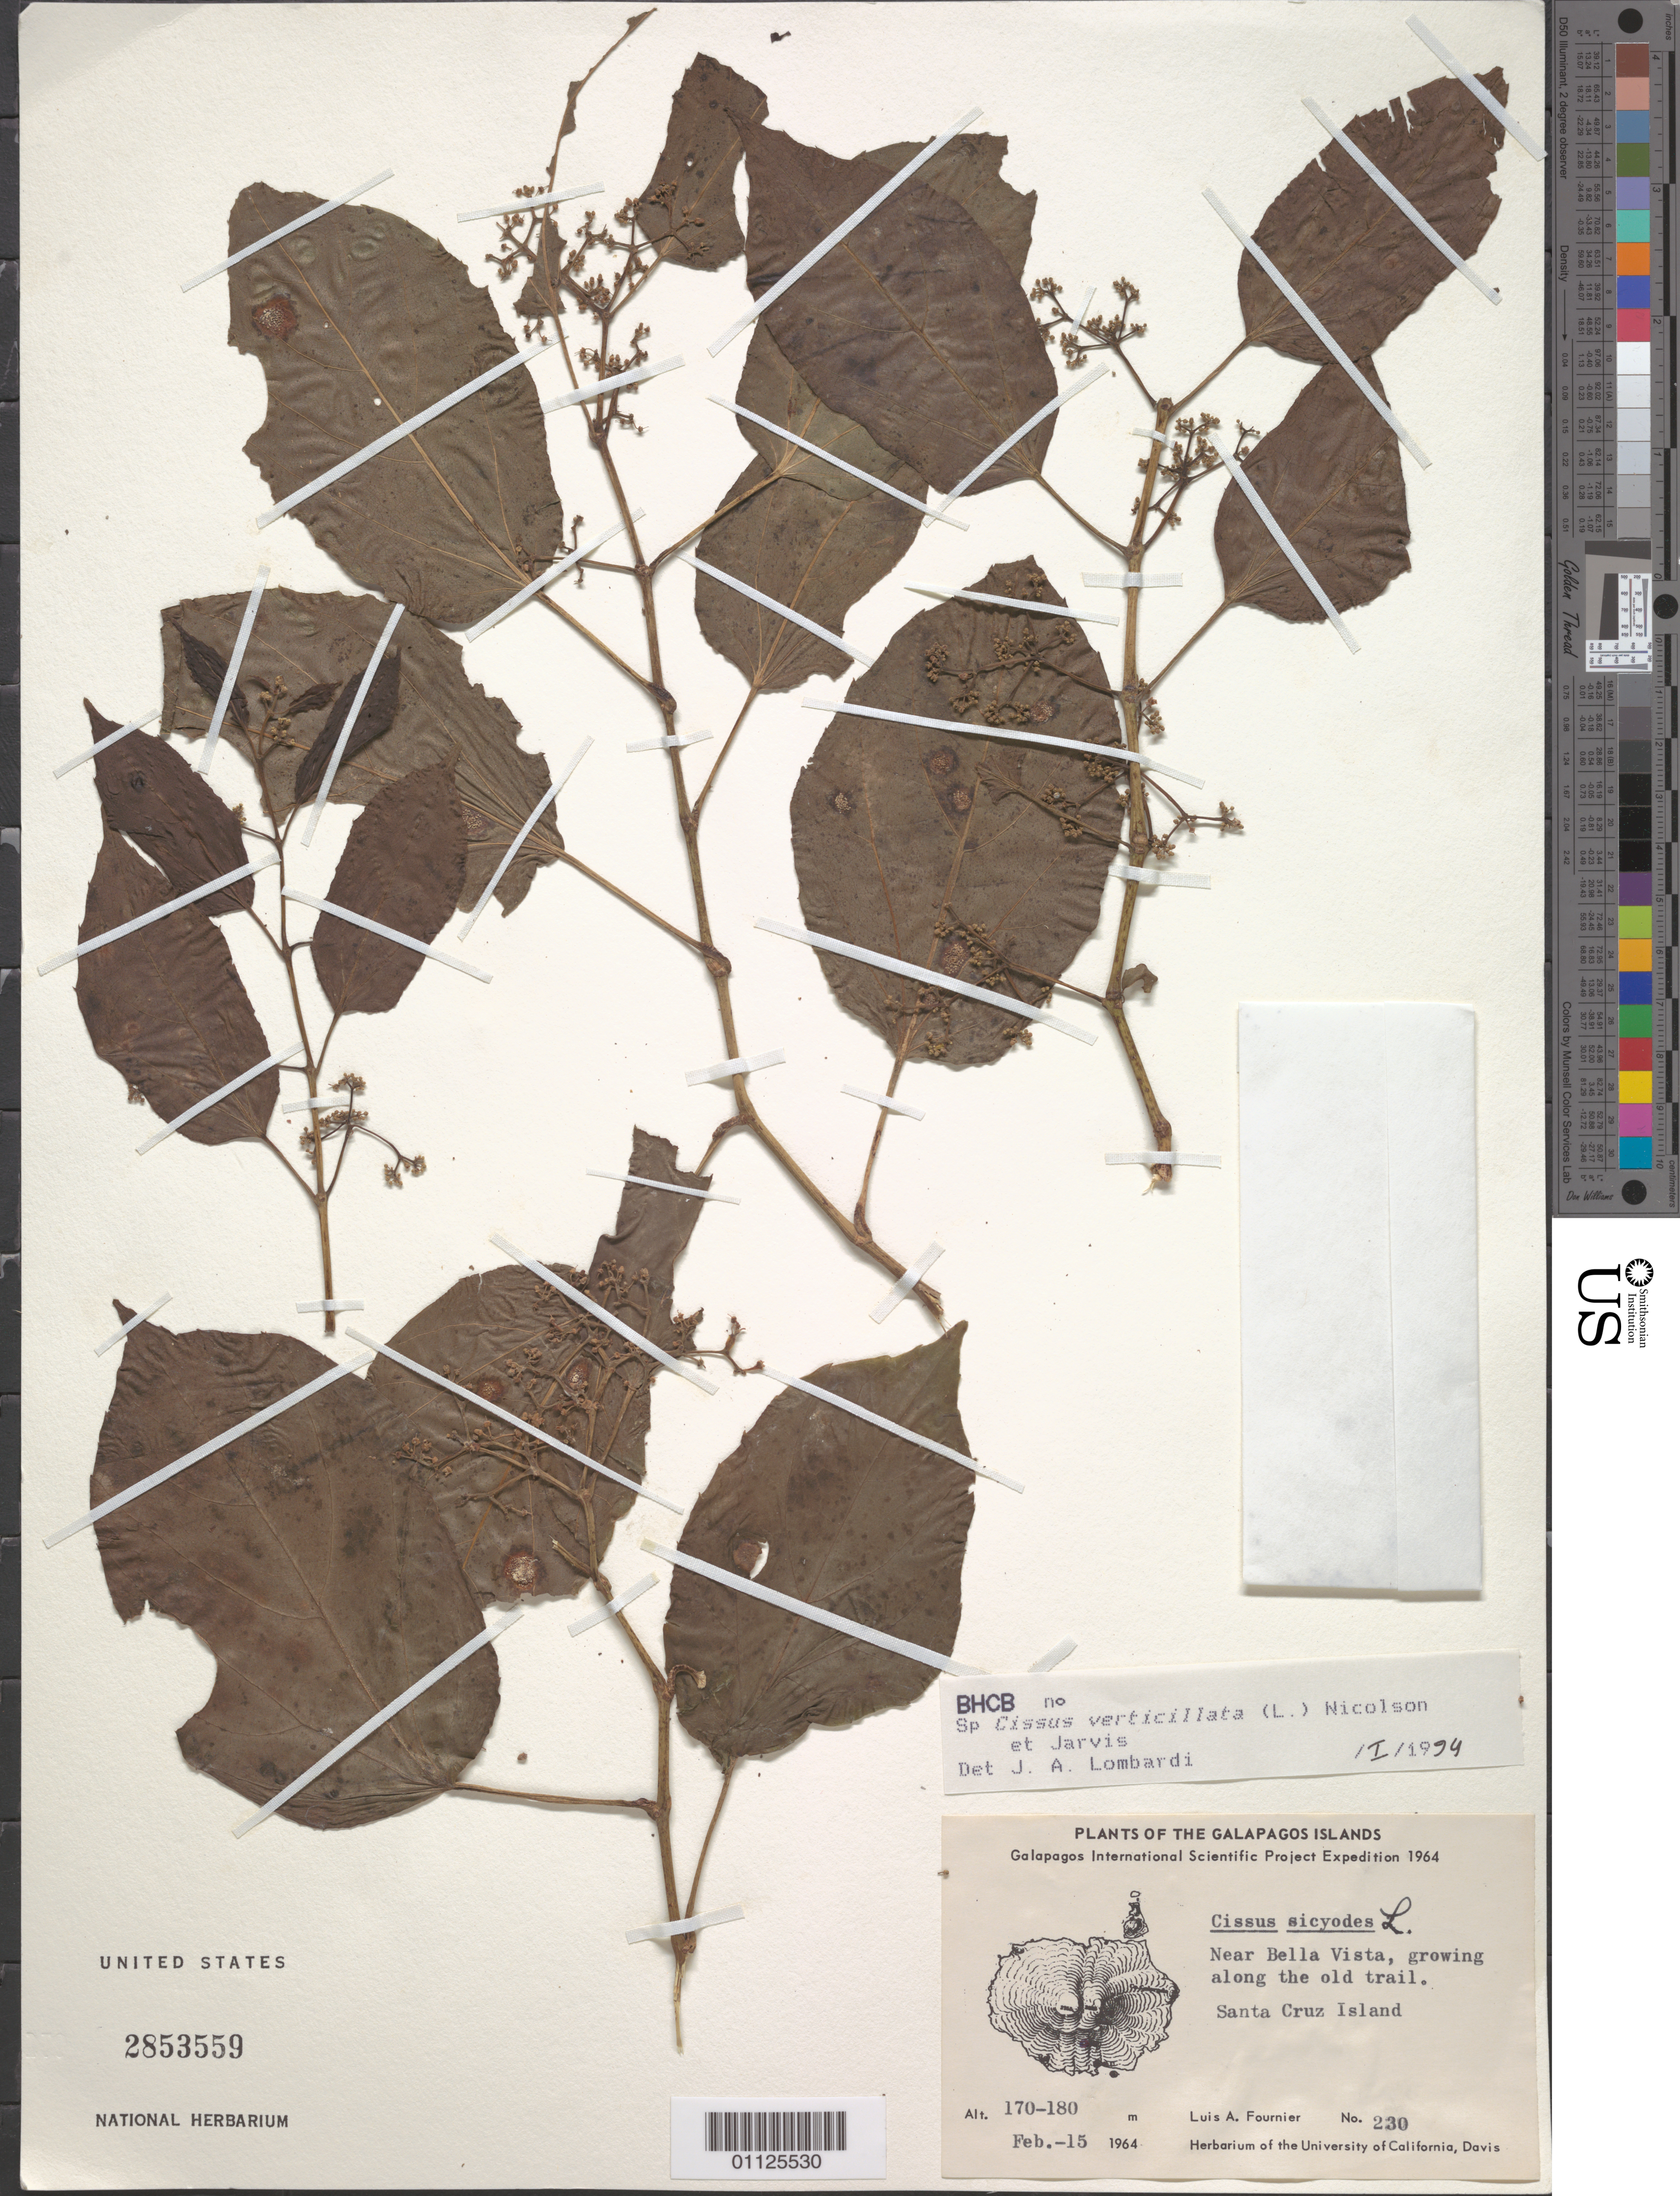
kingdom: Plantae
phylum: Tracheophyta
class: Magnoliopsida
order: Vitales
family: Vitaceae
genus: Cissus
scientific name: Cissus verticillata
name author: (L.) Nicolson & C.E. Jarvis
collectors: L. A. Fournier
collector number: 230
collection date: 1964-02-15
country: Ecuador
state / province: Colón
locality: Galapagos Islands. Near Bella Vista. Santa Cruz Island.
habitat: Growing along the old trail.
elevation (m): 170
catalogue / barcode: US 2853559